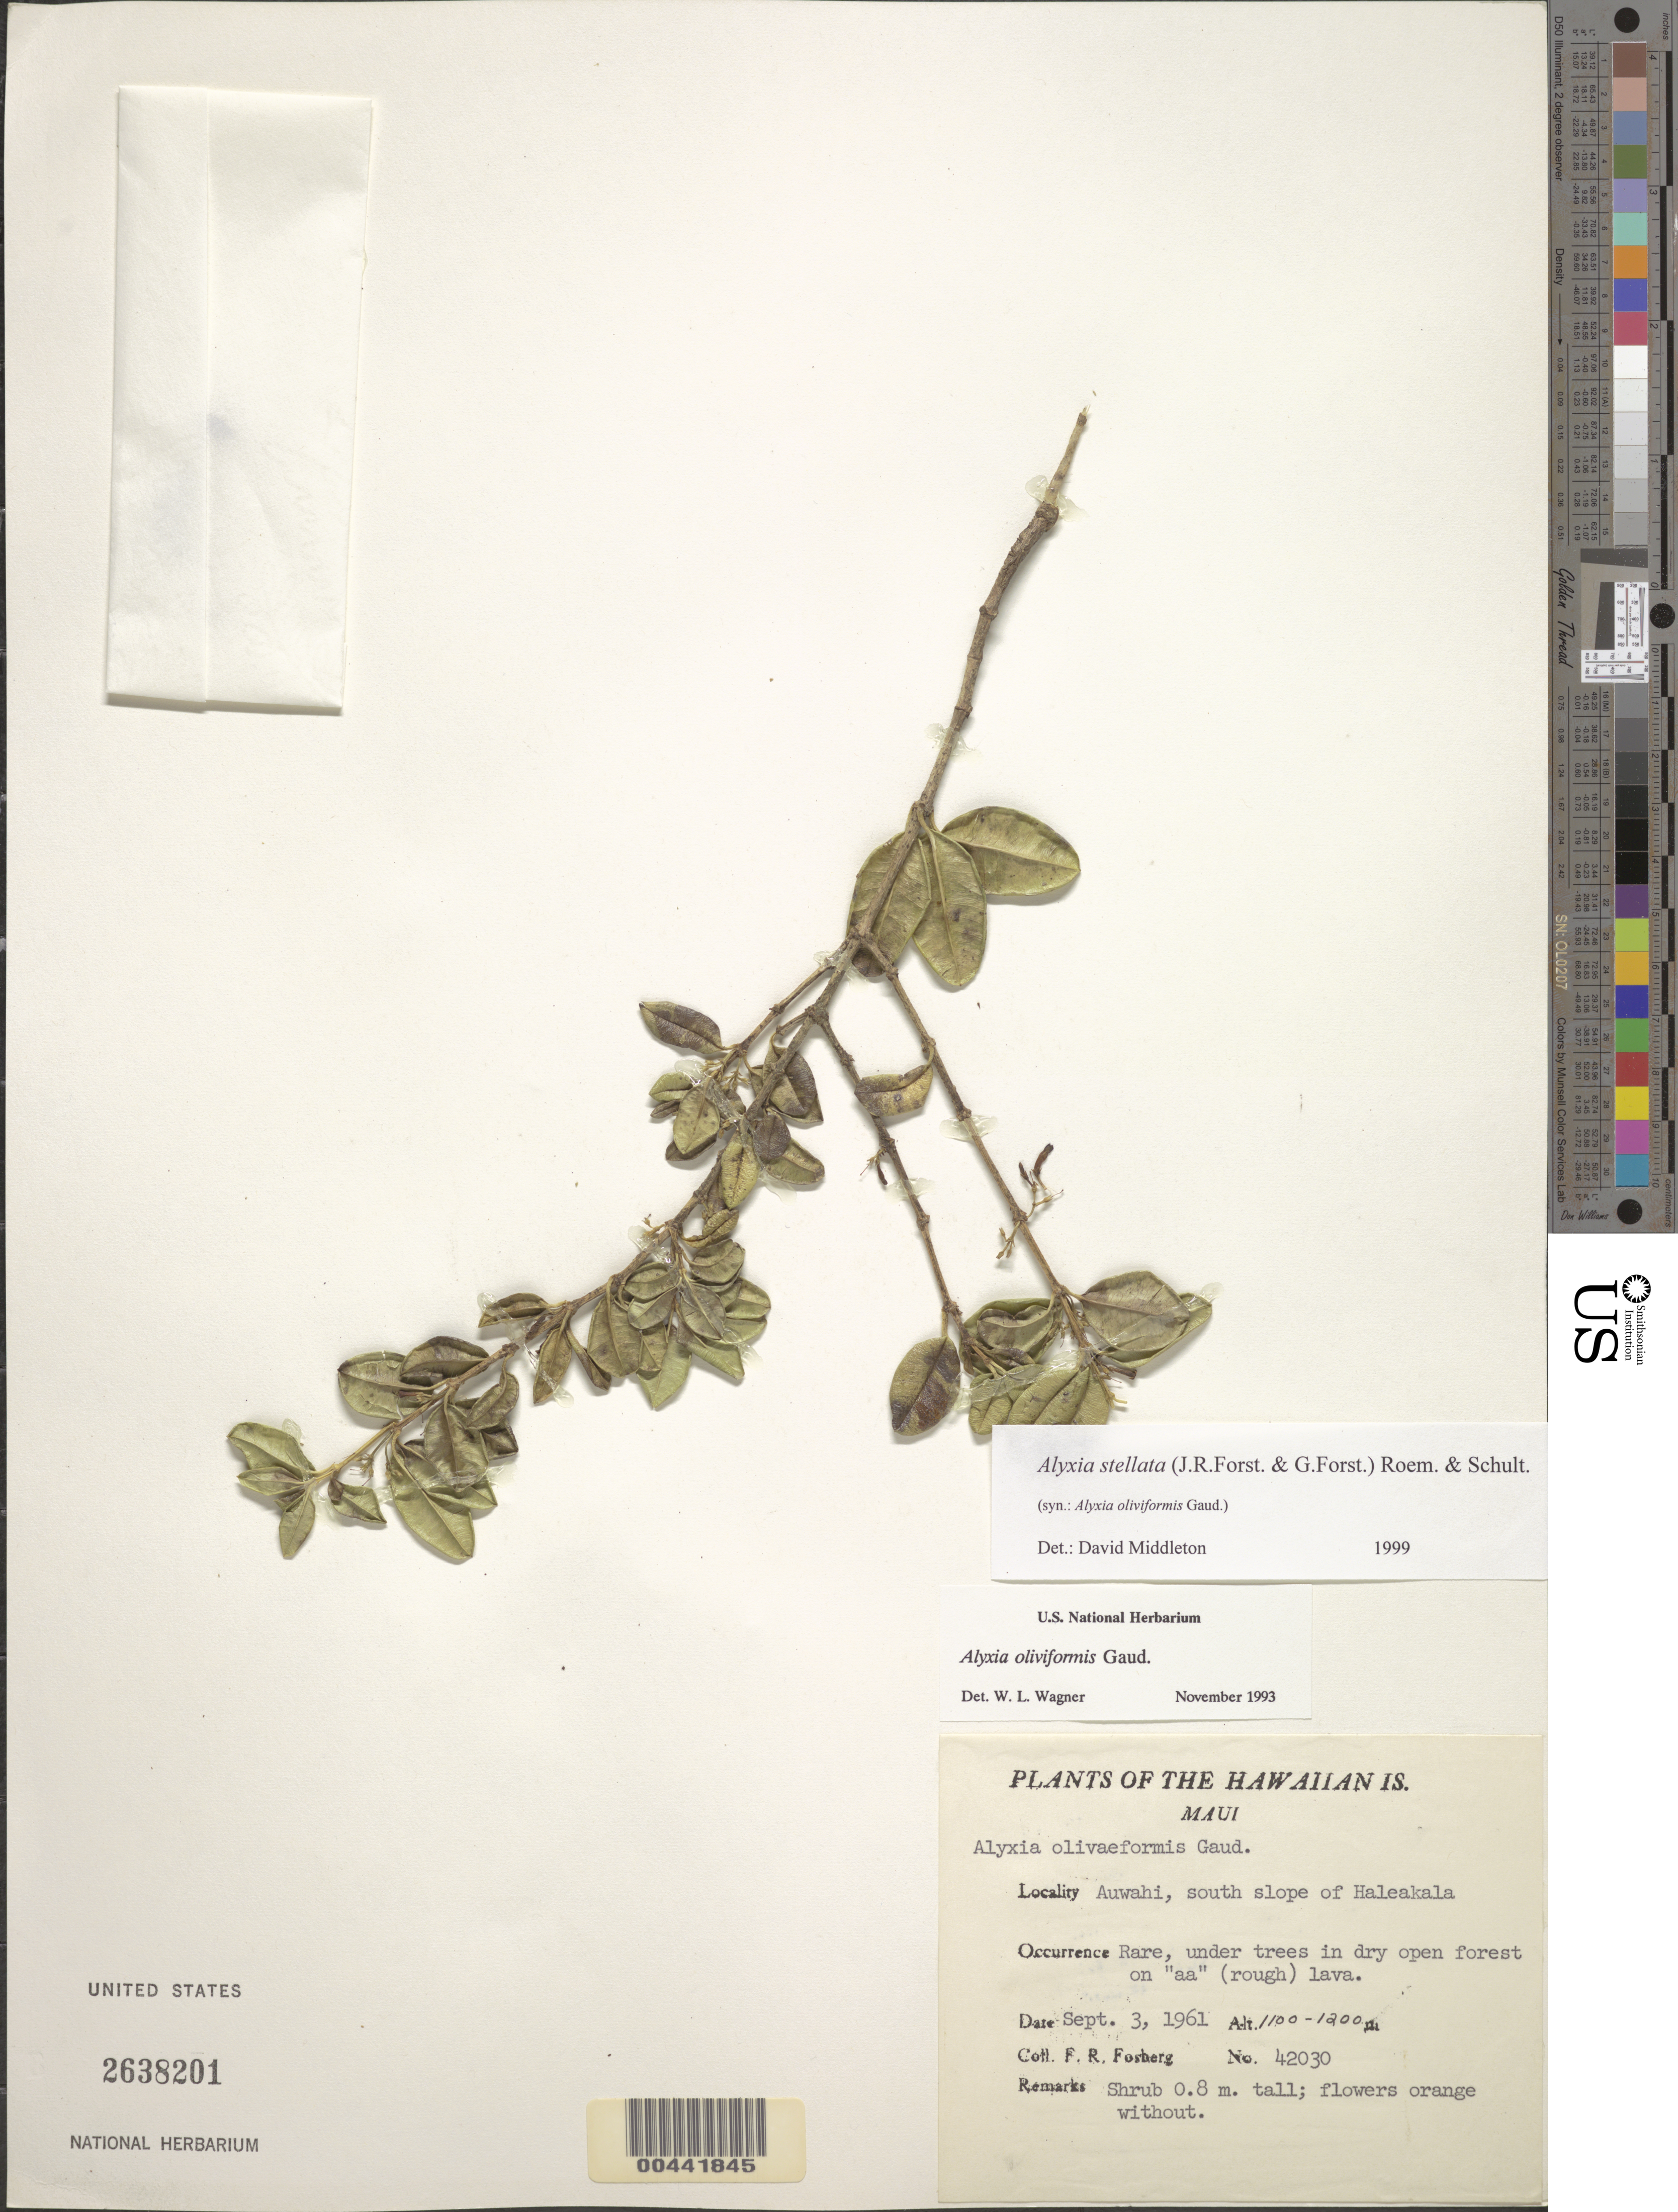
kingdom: Plantae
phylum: Tracheophyta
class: Magnoliopsida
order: Gentianales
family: Apocynaceae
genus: Alyxia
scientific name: Alyxia stellata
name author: (J.R. Forst. & G. Forst.) Roem. & Schult.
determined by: Middleton, D. J.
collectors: F. R. Fosberg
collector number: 42030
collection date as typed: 3 Sep 1961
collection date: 1961-09-03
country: United States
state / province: Hawaii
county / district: Maui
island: Maui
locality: Auwahi, S slope of Haleakala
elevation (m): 1100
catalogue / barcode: US 2638201